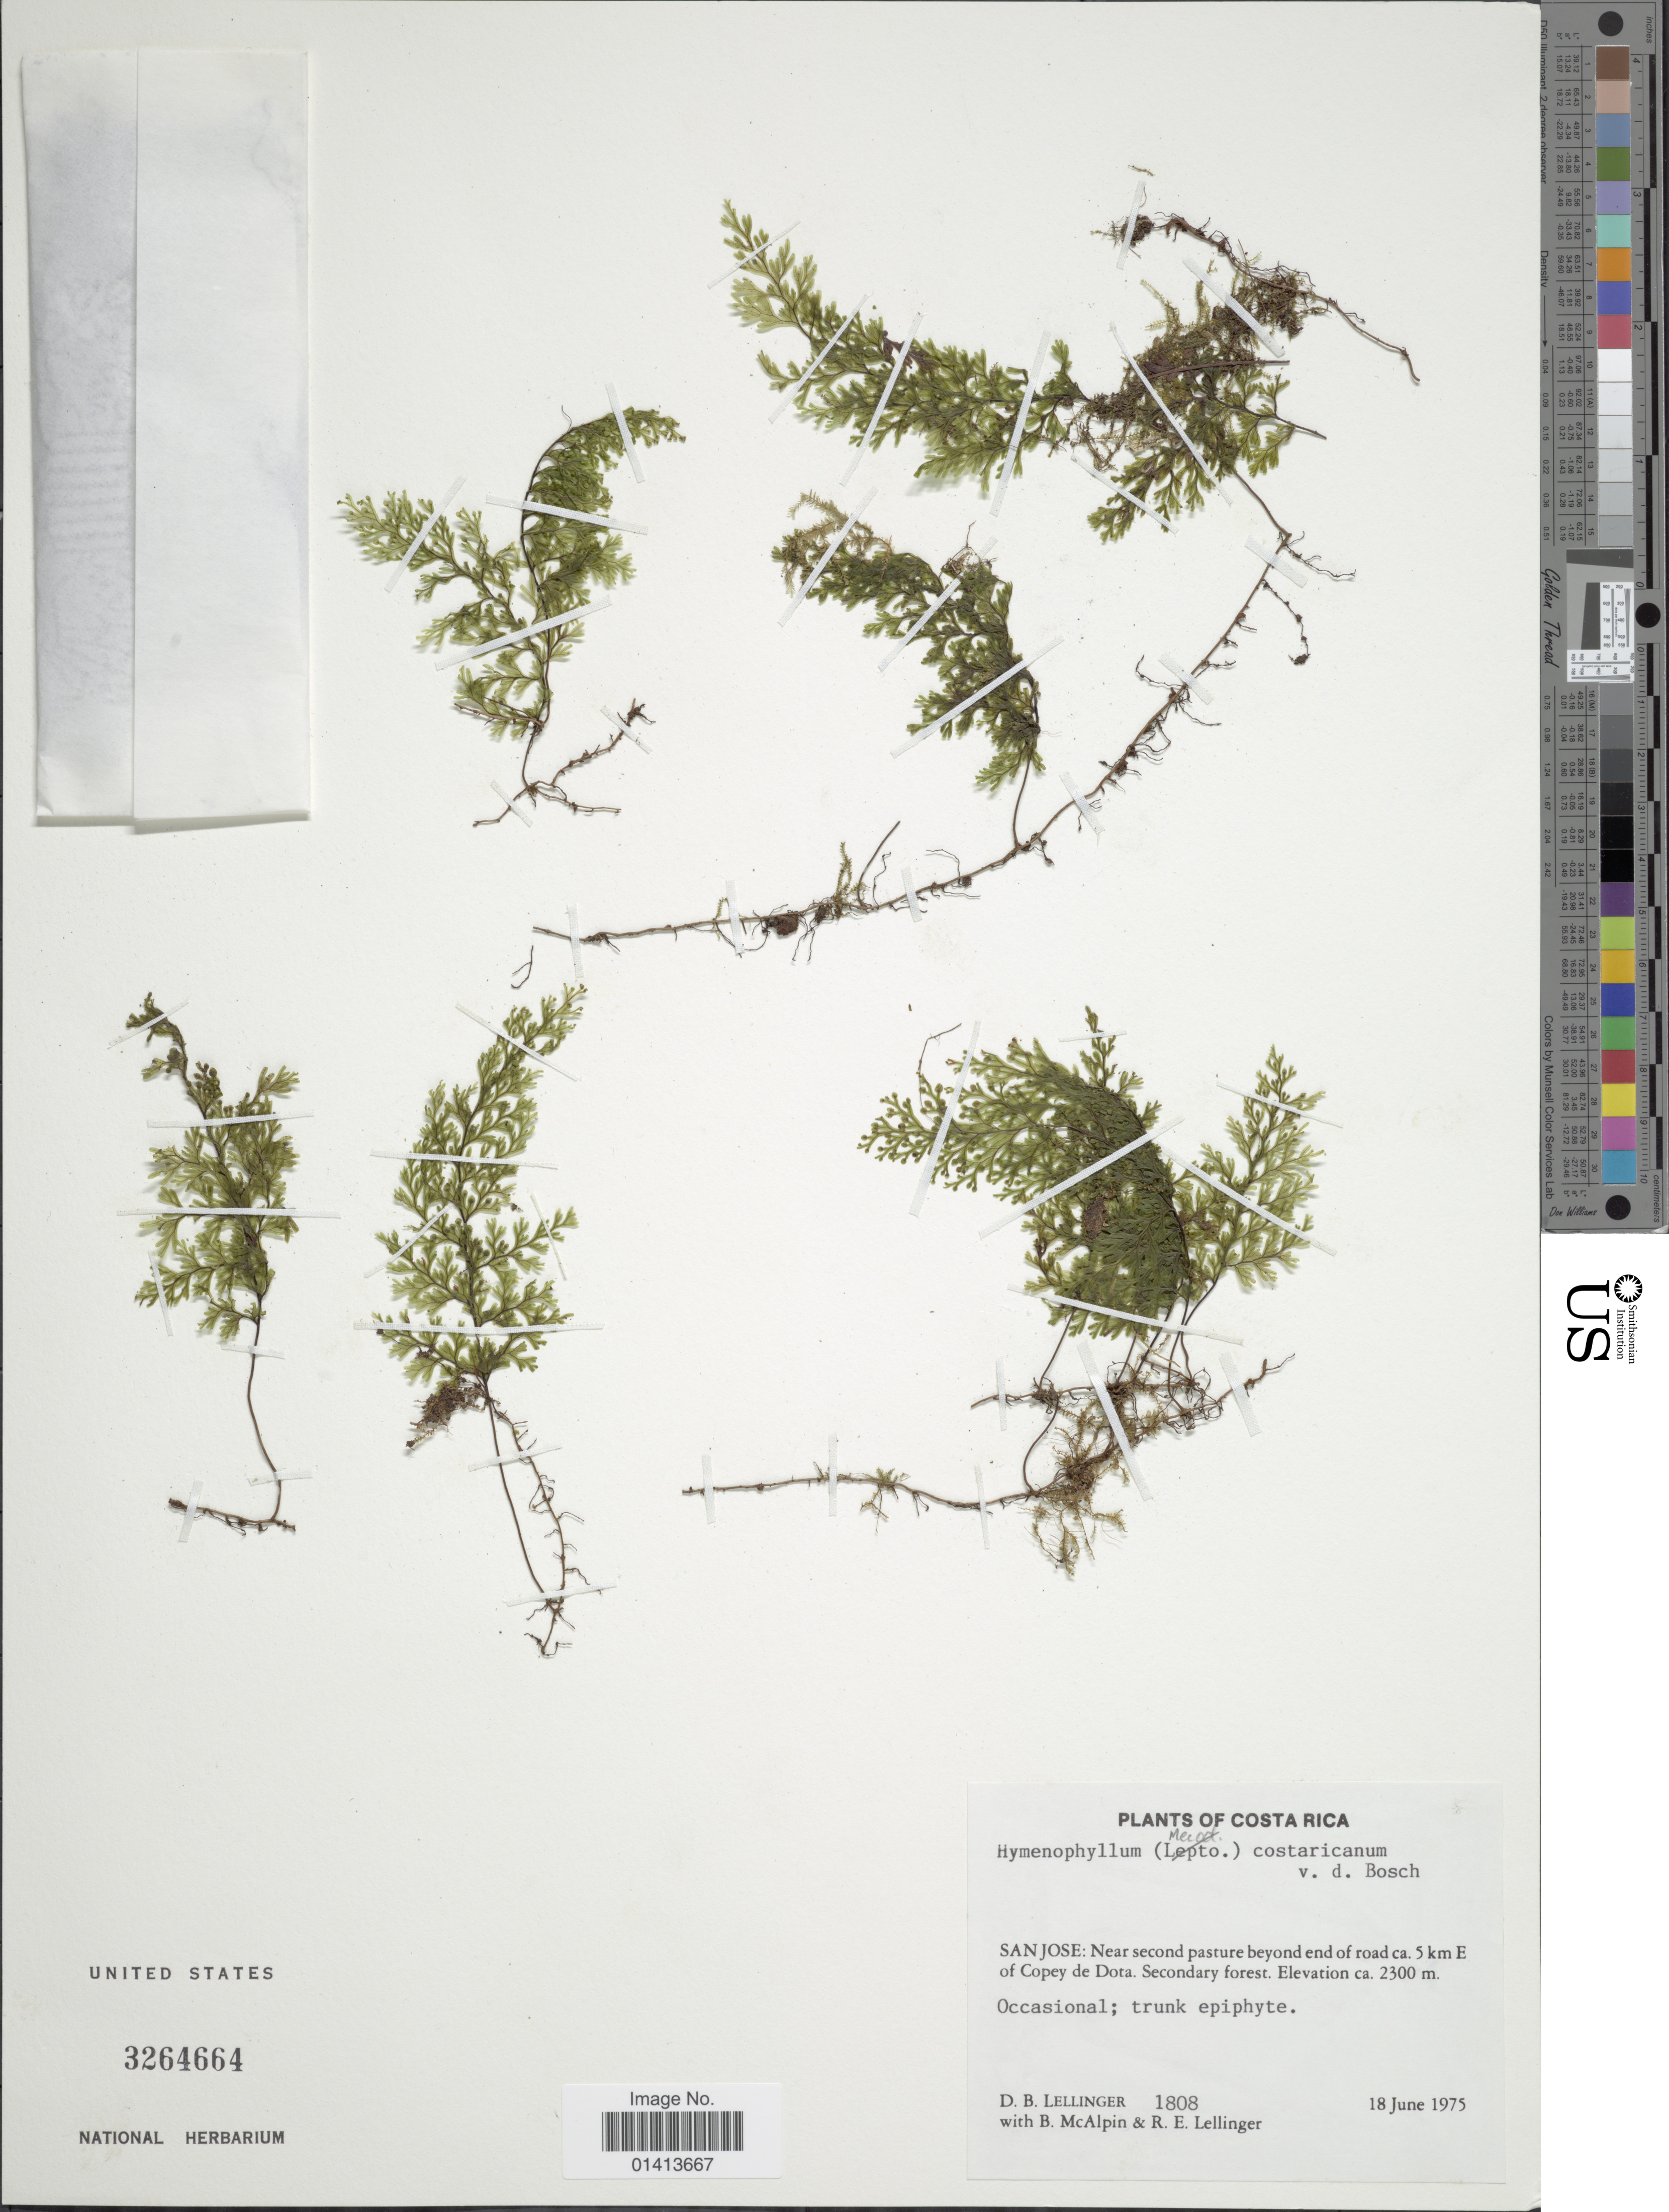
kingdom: Plantae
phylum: Tracheophyta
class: Polypodiopsida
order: Hymenophyllales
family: Hymenophyllaceae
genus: Hymenophyllum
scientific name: Hymenophyllum costaricanum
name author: Bosch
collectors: D. B. Lellinger & J. J. White III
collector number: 1808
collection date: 1975-06-18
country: Costa Rica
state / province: San José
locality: Near second pasture beyond end of road ca. 5 km E of Copey de Dota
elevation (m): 2300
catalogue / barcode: US 3264664